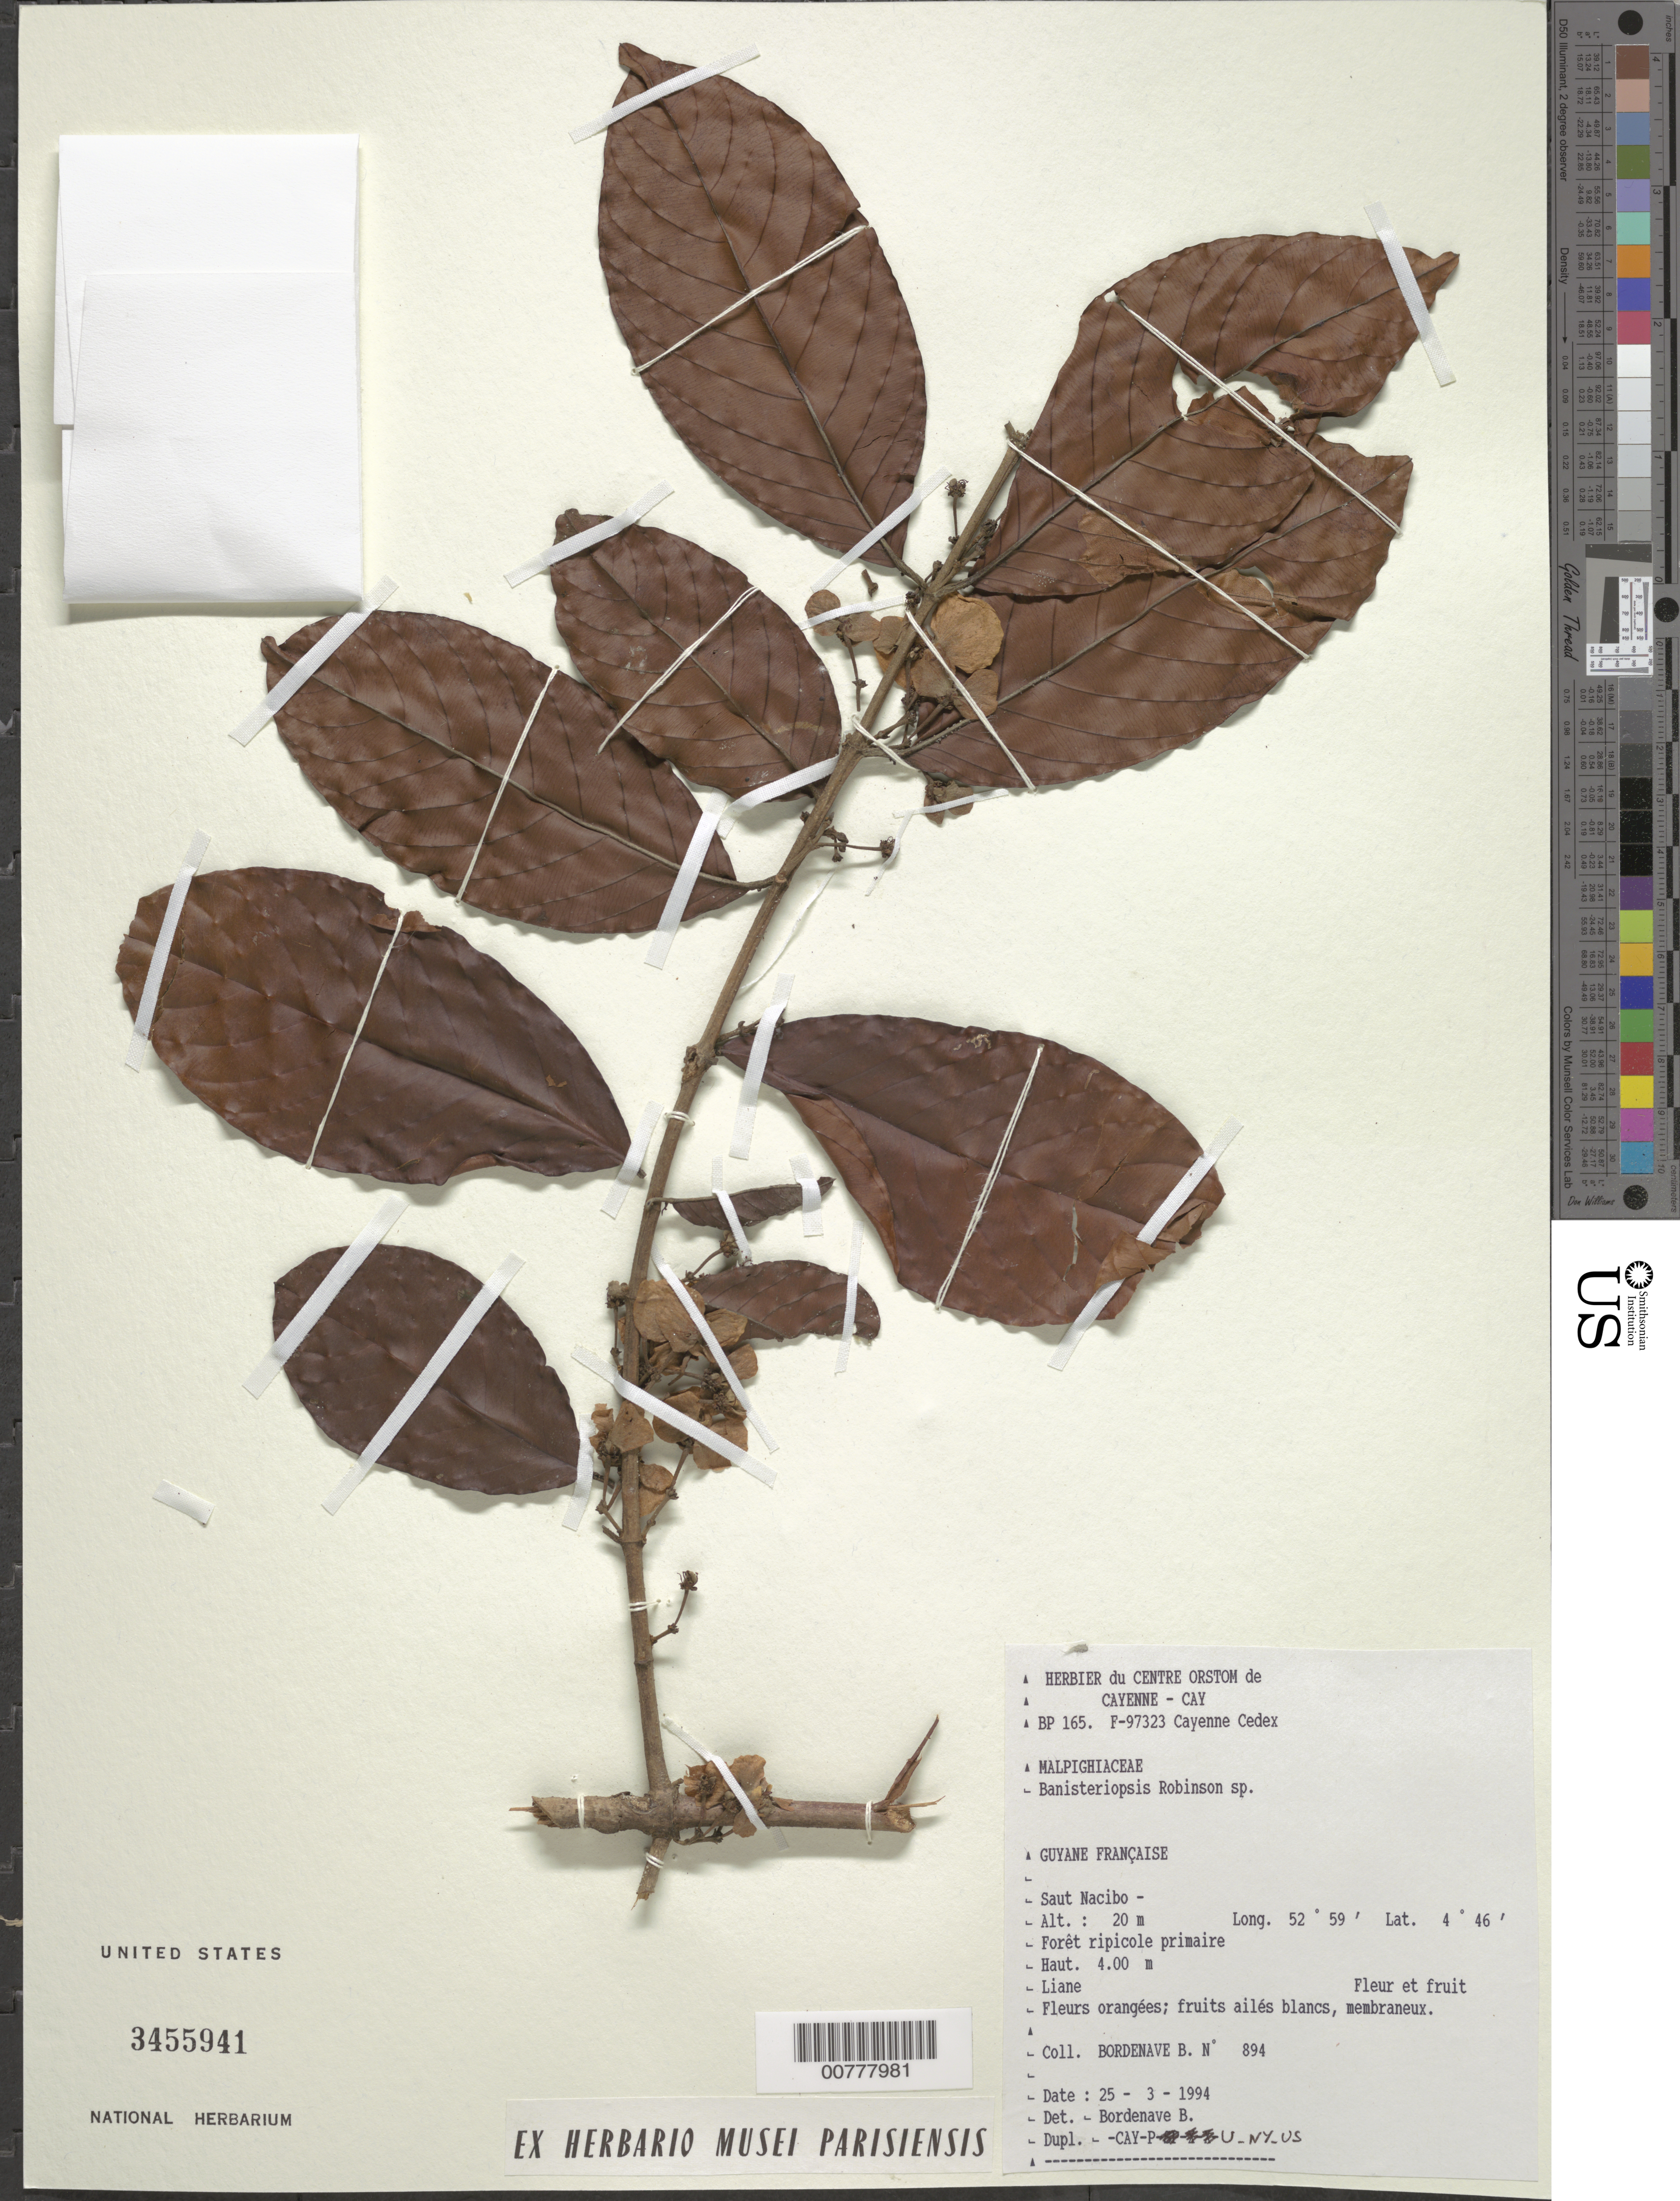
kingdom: Plantae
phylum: Tracheophyta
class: Magnoliopsida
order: Malpighiales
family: Malpighiaceae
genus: Banisteriopsis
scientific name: Banisteriopsis sp.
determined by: Bordenave, B.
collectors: B. Bordenave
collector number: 894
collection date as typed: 25-Mar-94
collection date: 1994-03-25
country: French Guiana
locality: Saut Nacibo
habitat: Primary riparian forest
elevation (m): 20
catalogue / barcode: US 3455941